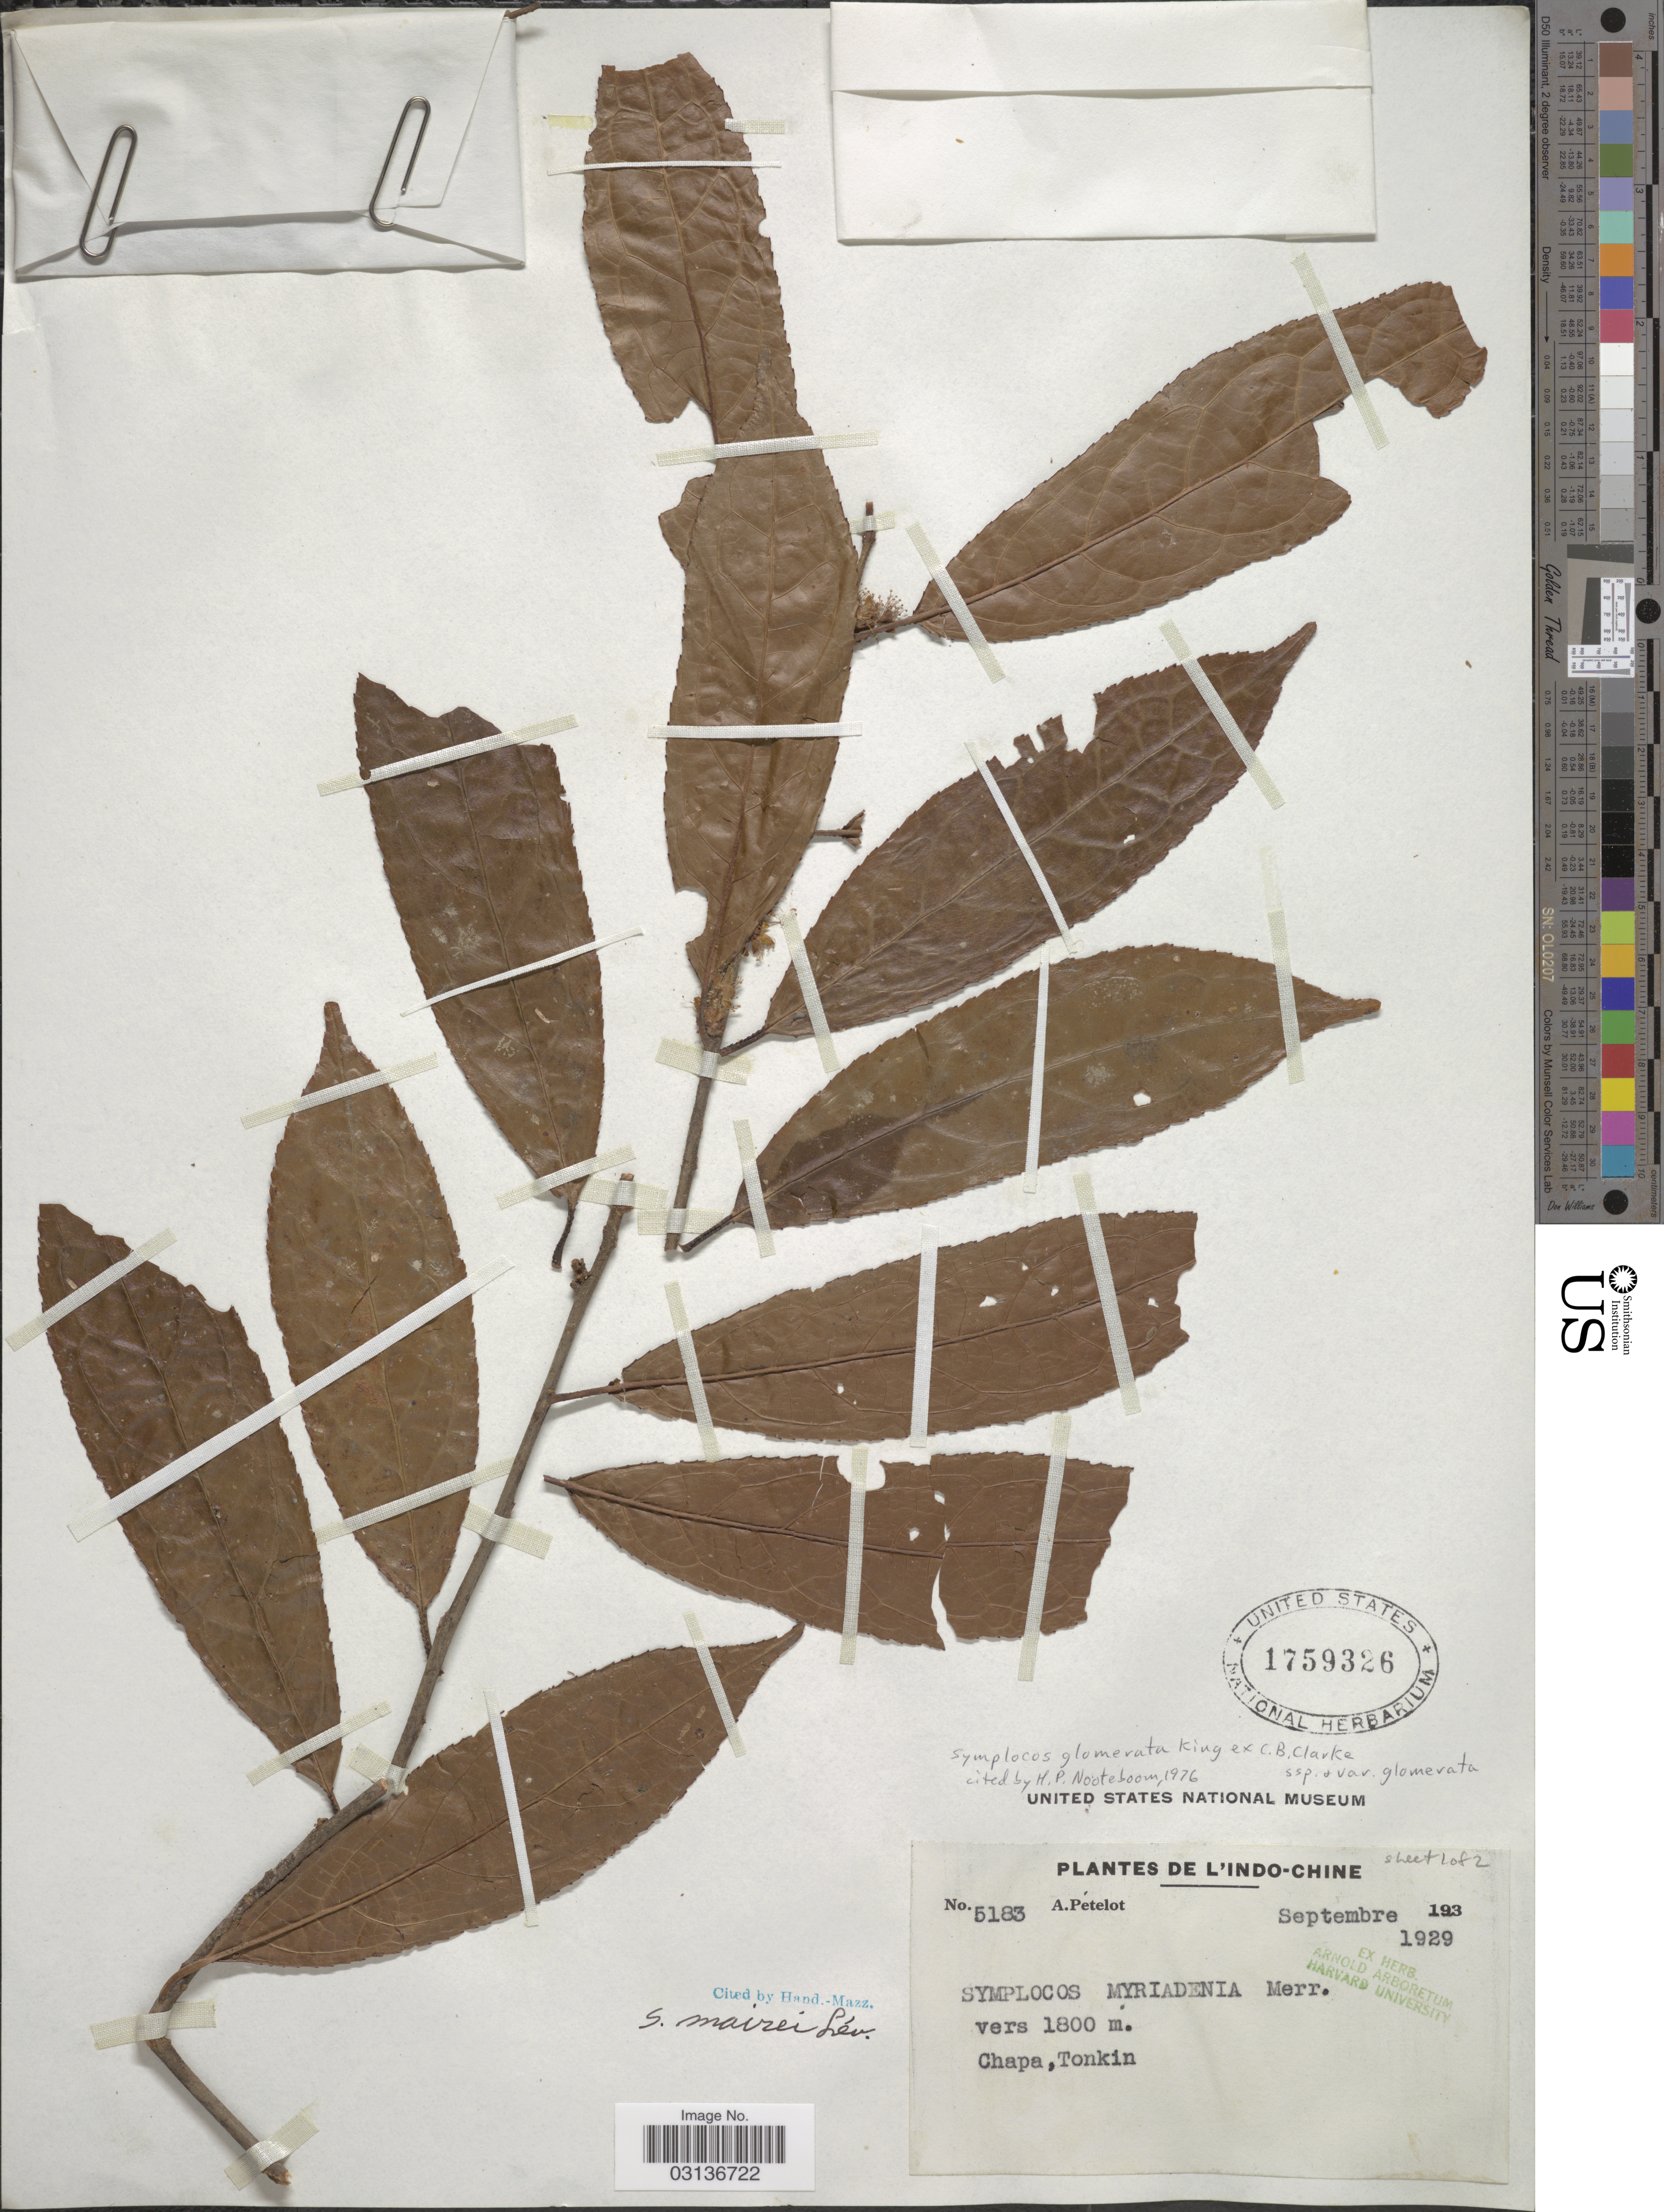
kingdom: Plantae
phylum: Tracheophyta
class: Magnoliopsida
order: Ericales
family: Symplocaceae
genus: Symplocos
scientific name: Symplocos glomerata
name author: King ex C.B. Clarke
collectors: A. Petelot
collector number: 5183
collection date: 1929-09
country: Vietnam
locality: Indo-Chine. Chapa, Tonkin.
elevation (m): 1800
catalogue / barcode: US 1759326